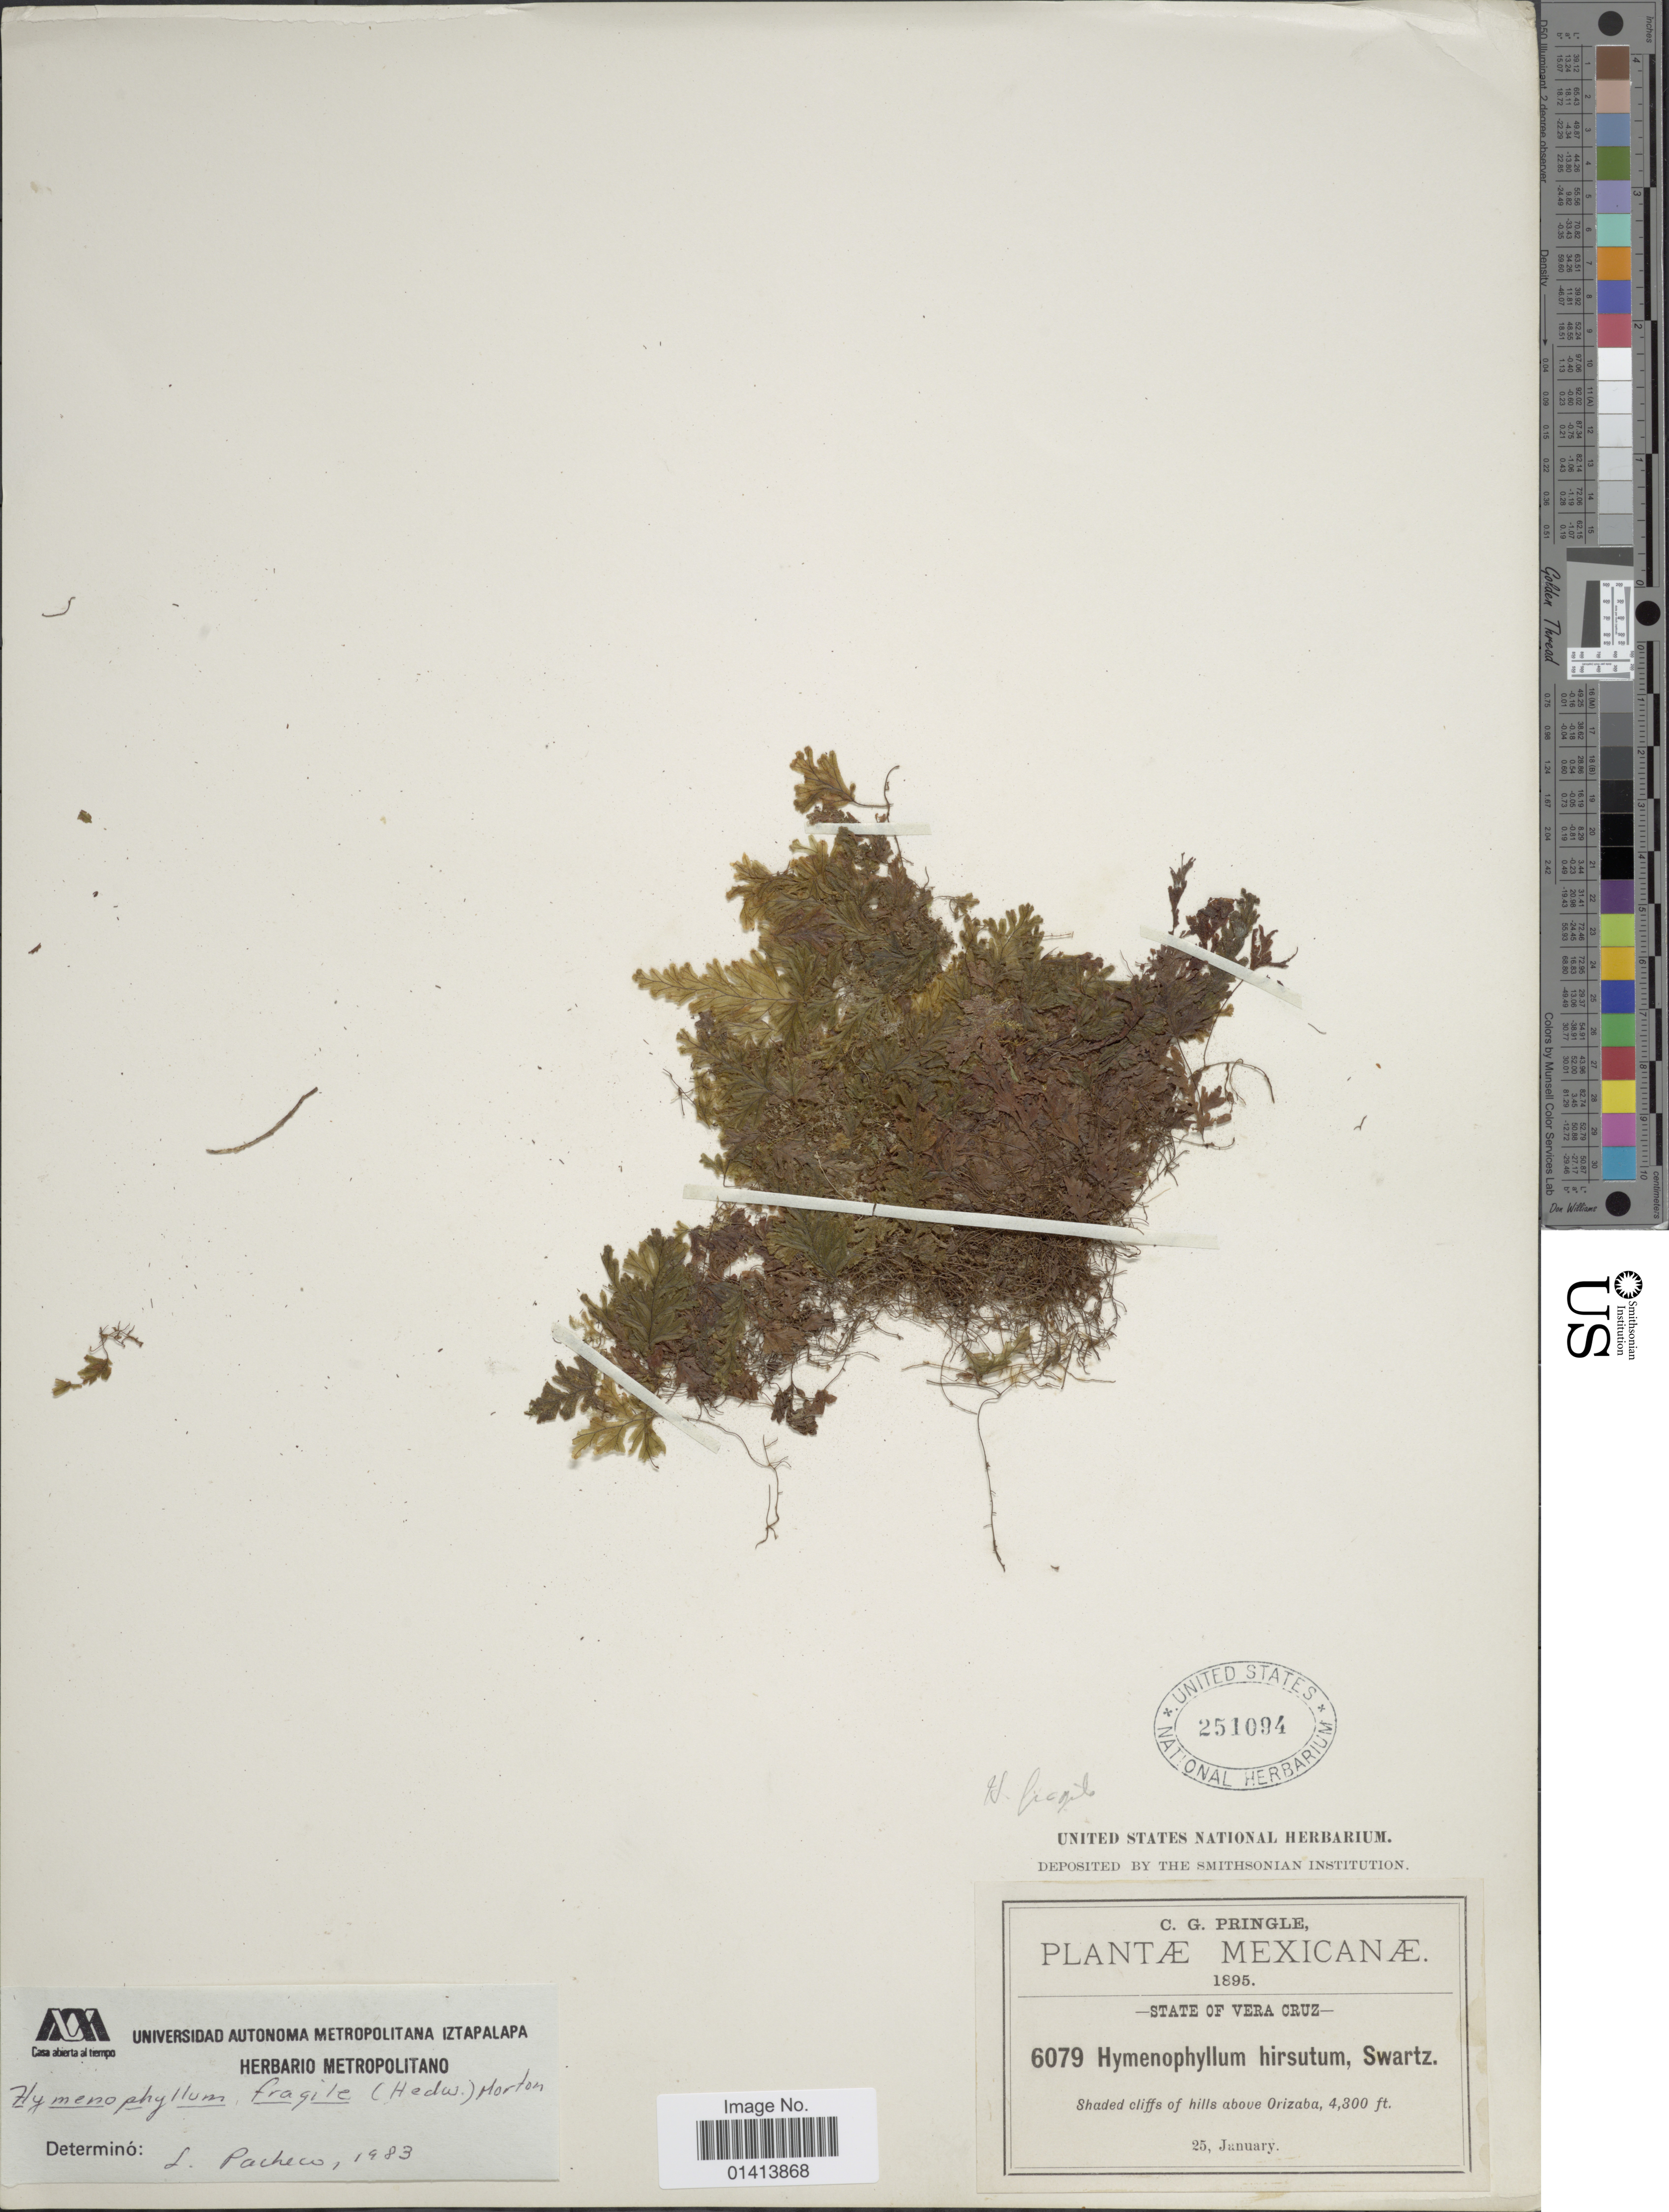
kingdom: Plantae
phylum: Tracheophyta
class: Polypodiopsida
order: Hymenophyllales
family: Hymenophyllaceae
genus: Hymenophyllum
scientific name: Hymenophyllum fragile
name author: (Hedw.) C.V. Morton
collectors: C. G. Pringle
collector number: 6079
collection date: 1895-01-25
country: Mexico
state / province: Veracruz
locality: Shaded cliffs of hills above Orizaba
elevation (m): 1311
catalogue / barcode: US 251094